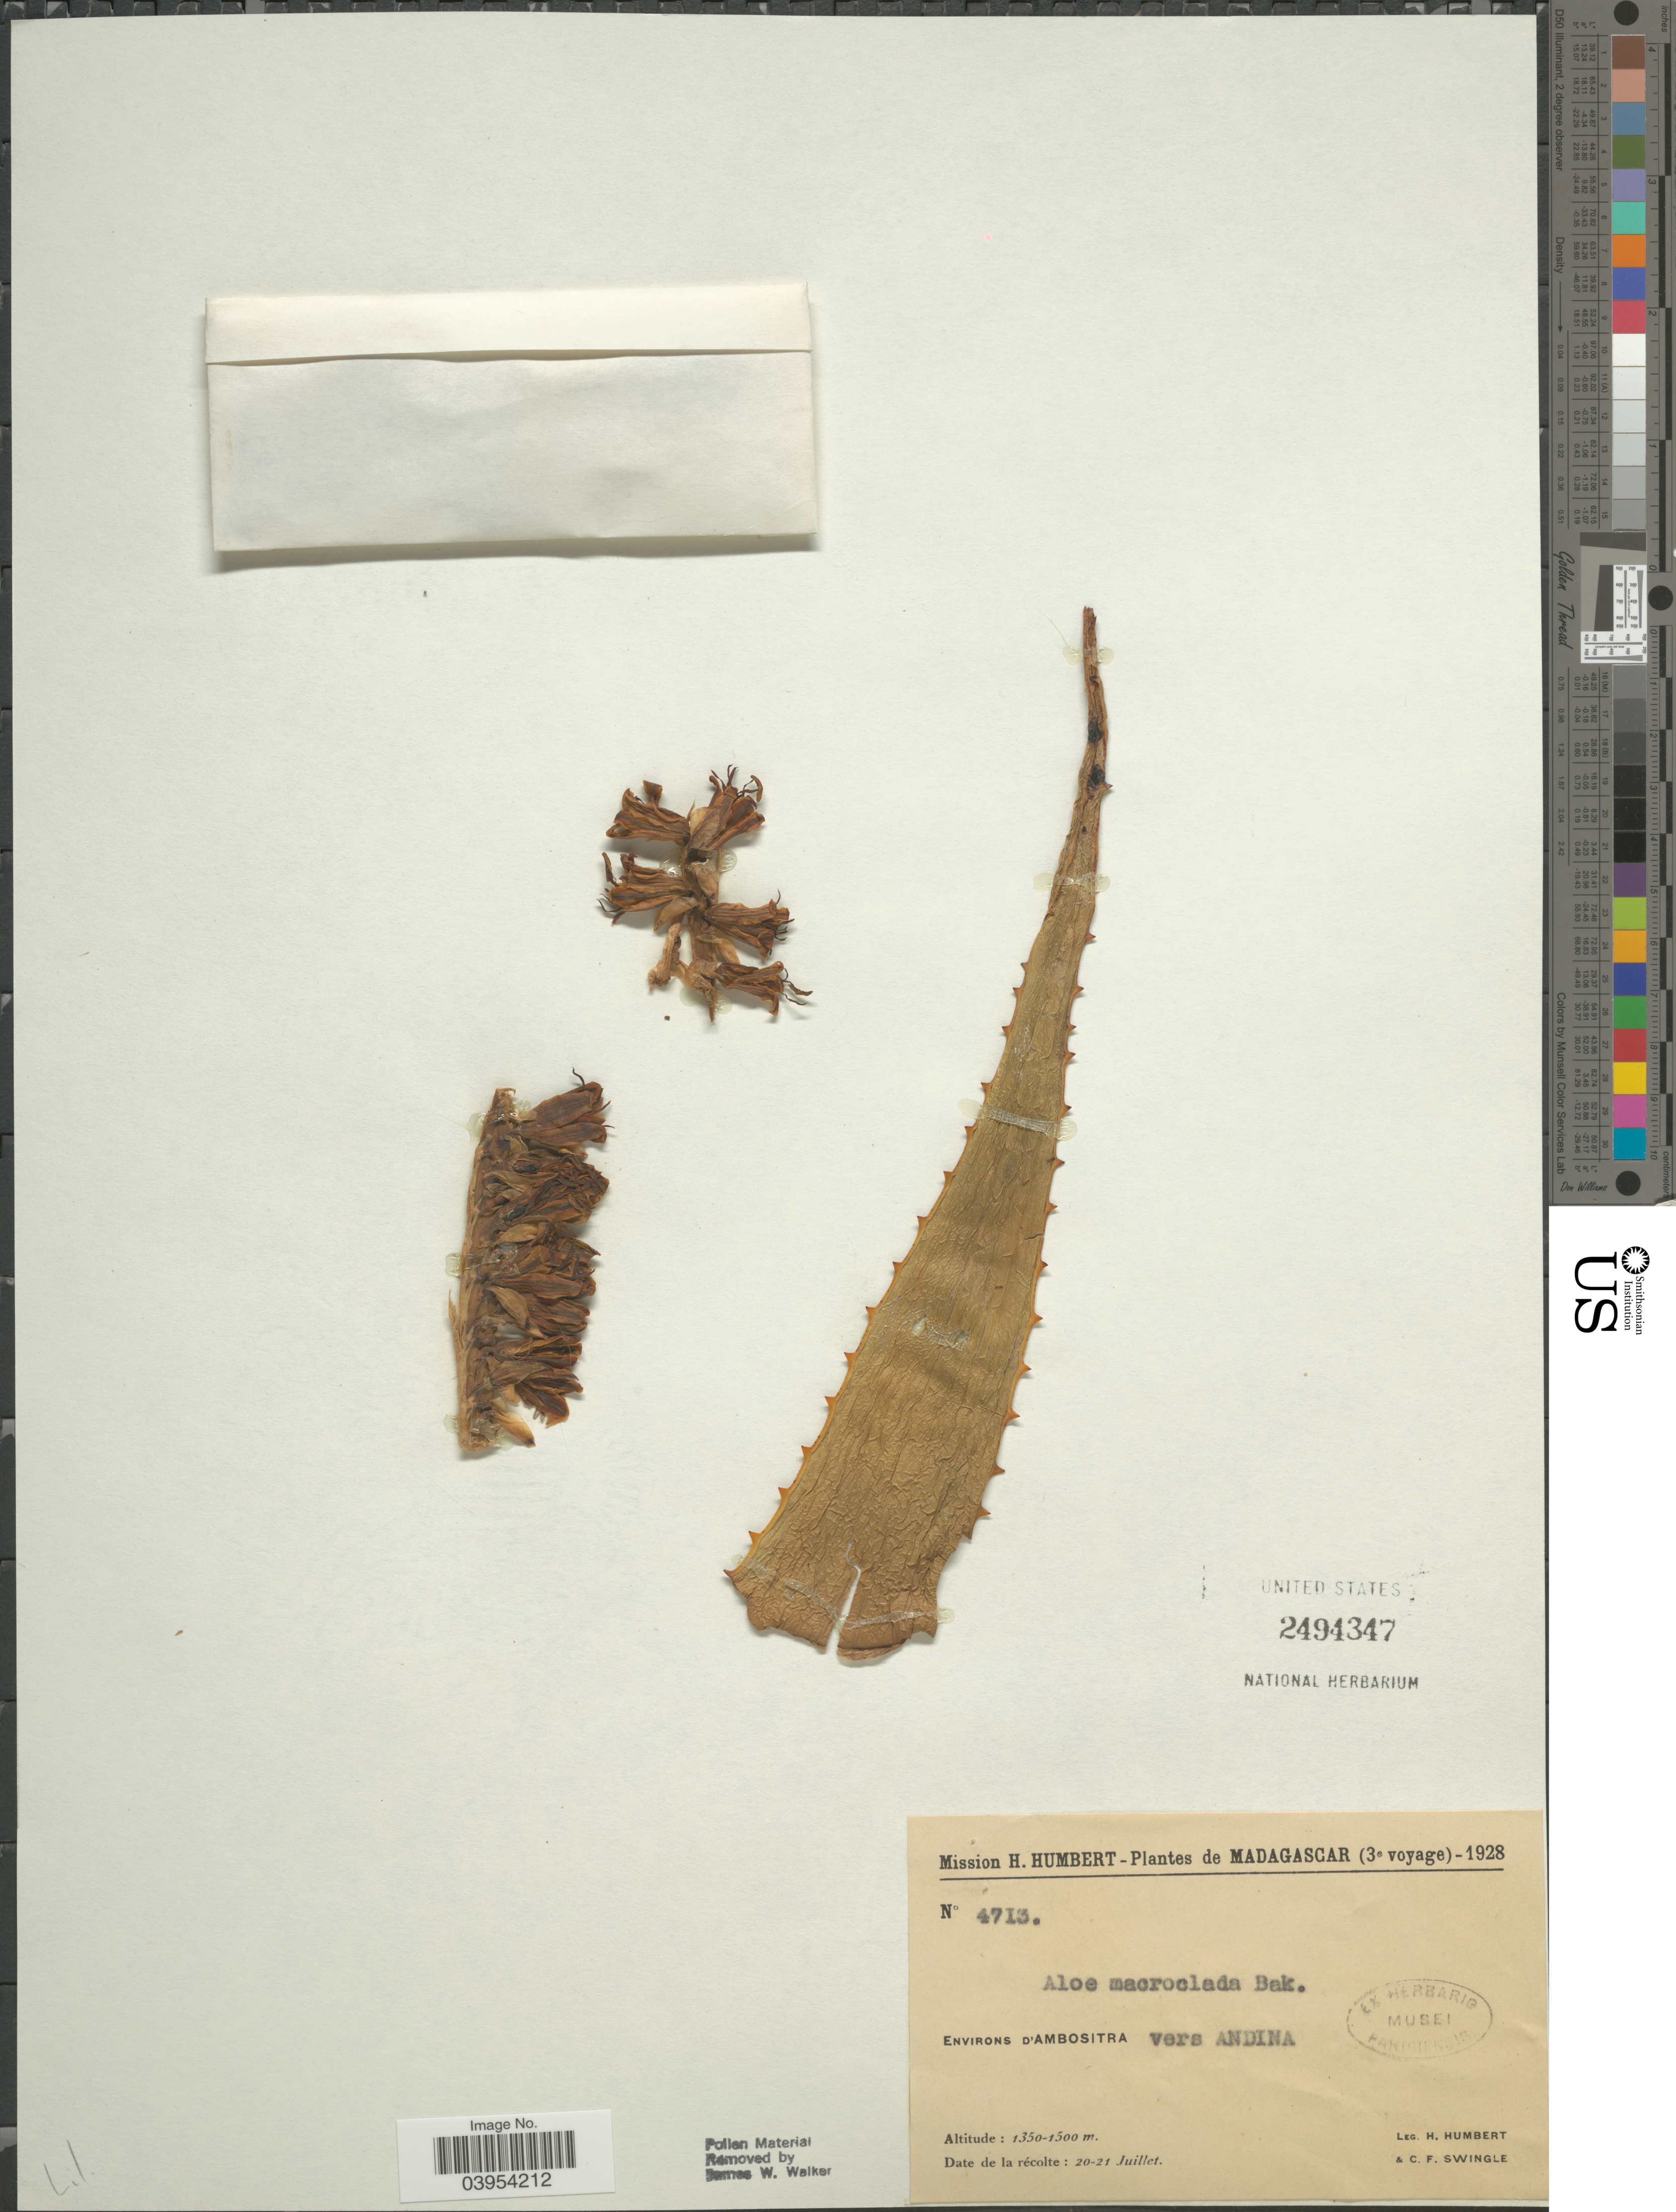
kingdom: Plantae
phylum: Tracheophyta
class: Liliopsida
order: Asparagales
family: Asphodelaceae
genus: Aloe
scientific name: Aloe macroclada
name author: Baker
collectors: H. Humbert & C. Swingle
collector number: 4713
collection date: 1928-07-20/1928-07-21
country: Madagascar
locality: Environs d'Ambositra vers Andina.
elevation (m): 1350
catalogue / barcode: US 2494347